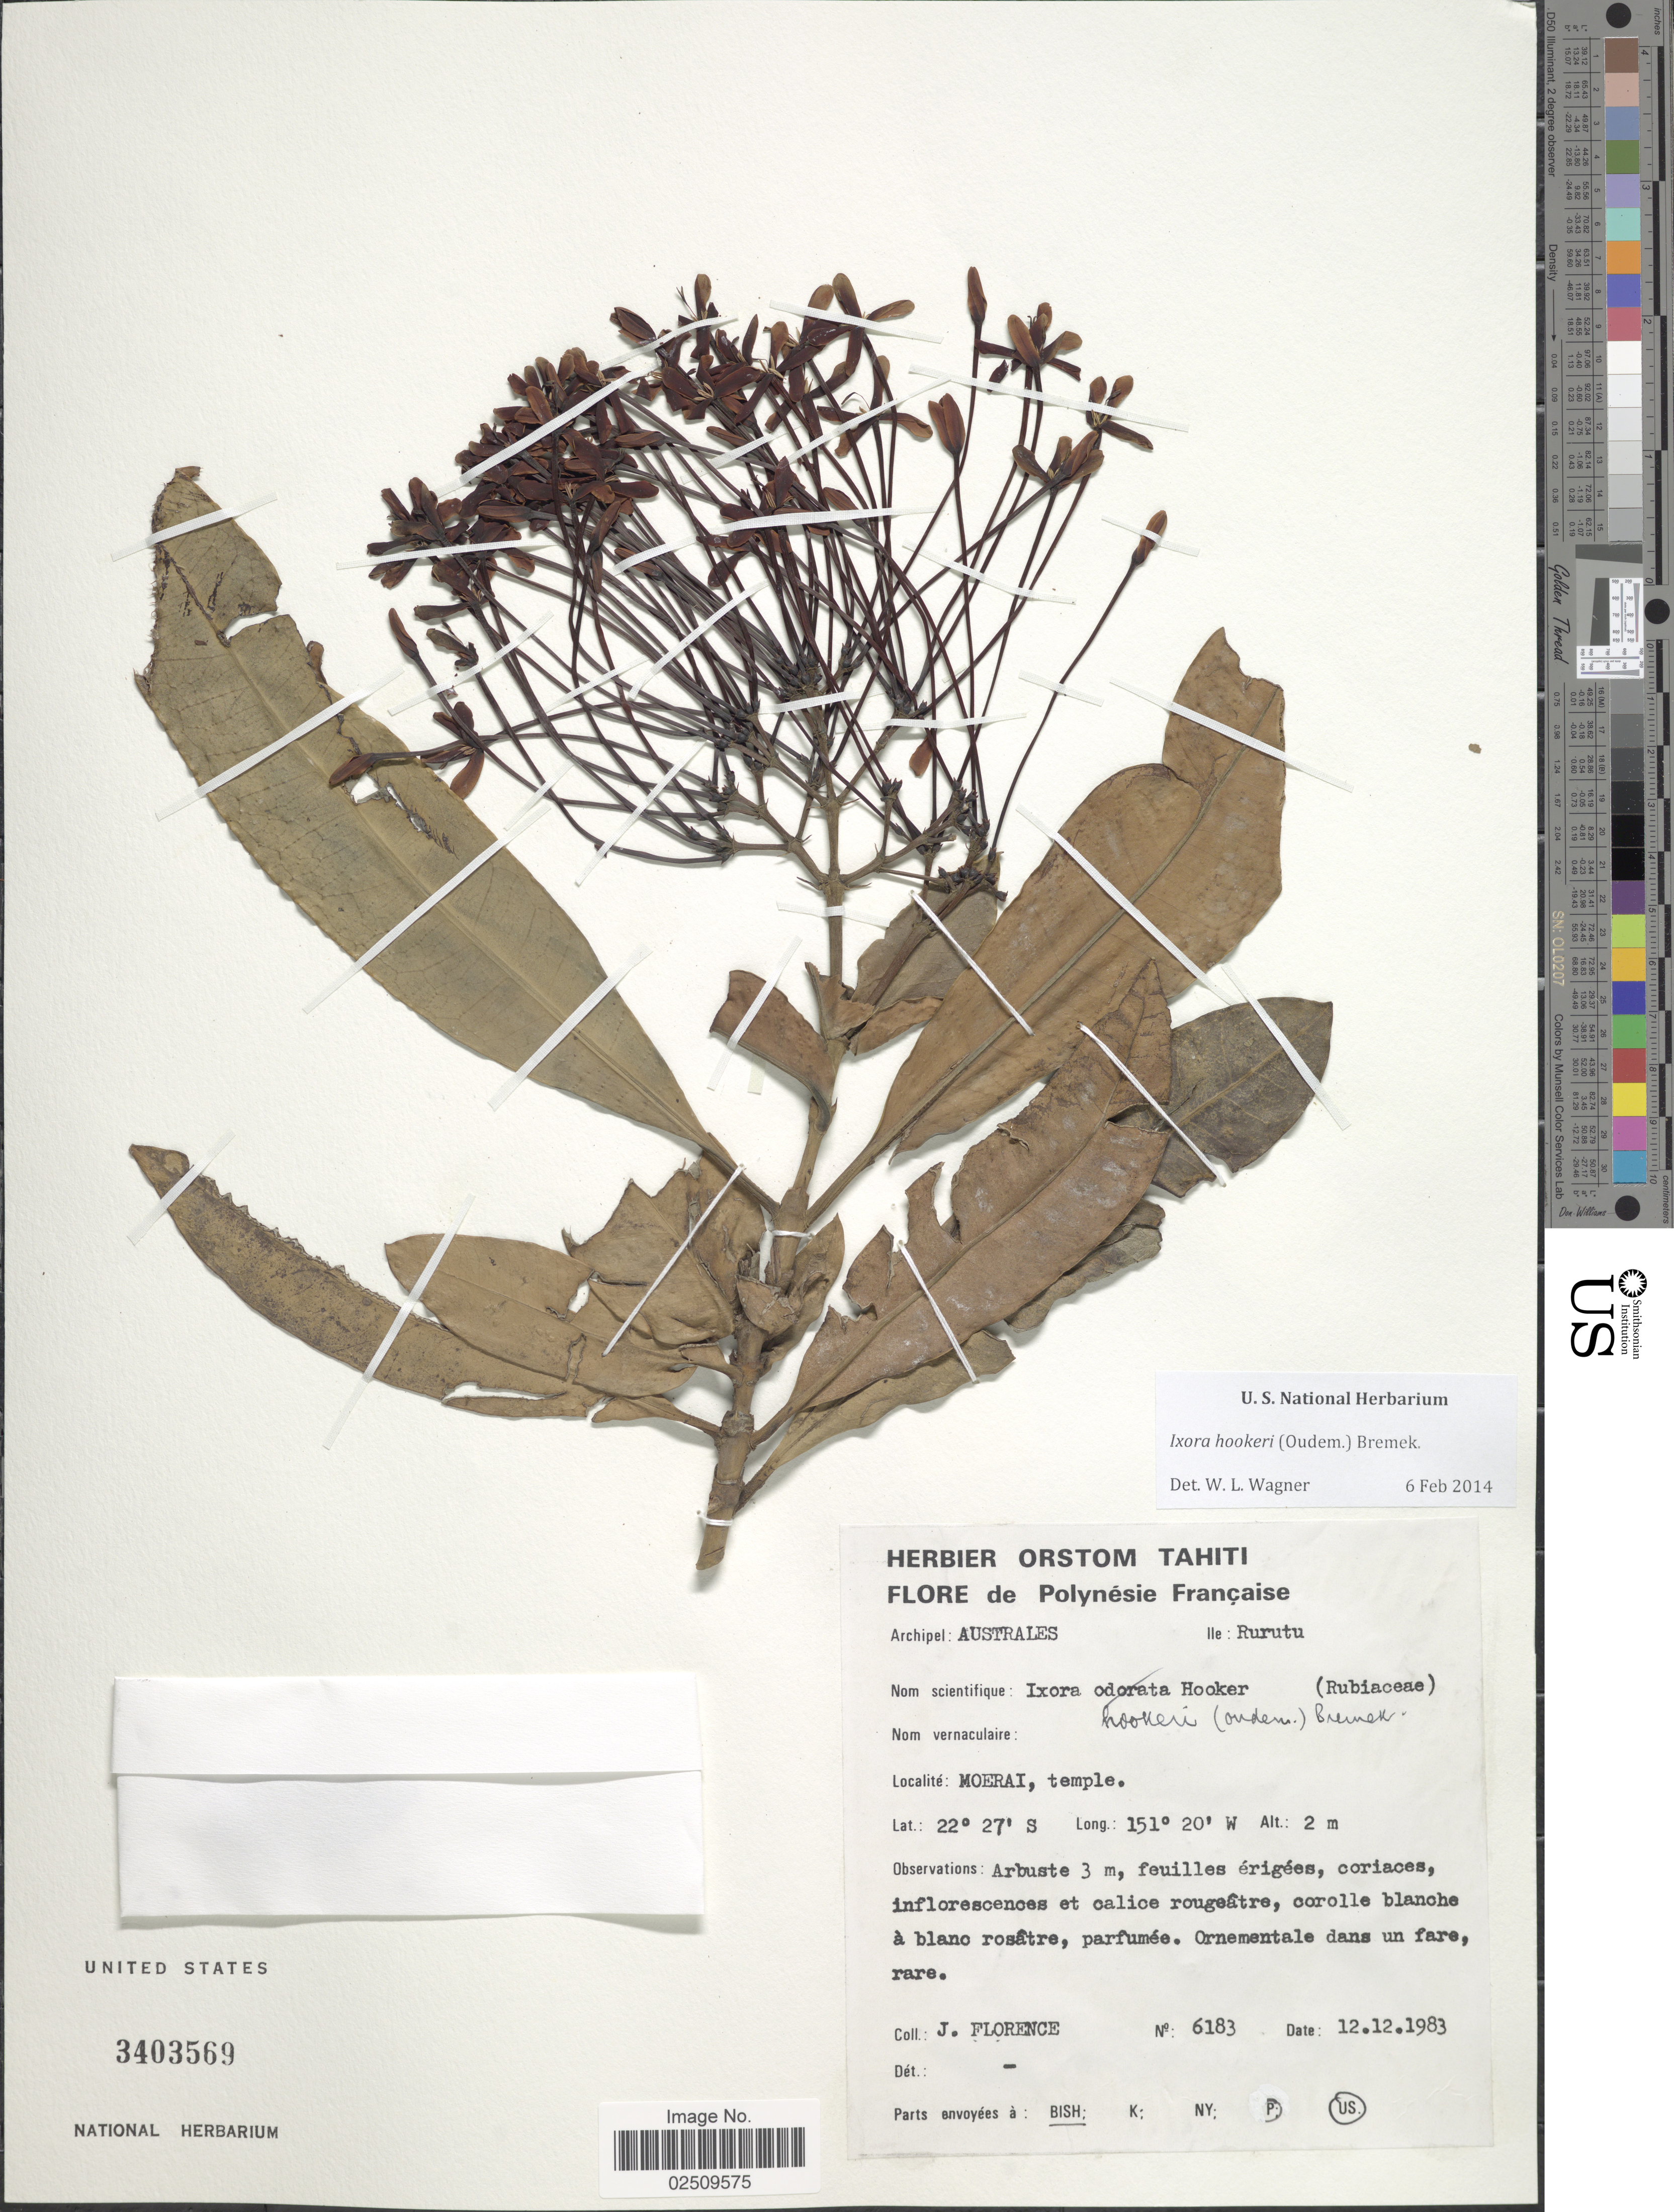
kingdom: Plantae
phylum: Tracheophyta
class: Magnoliopsida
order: Gentianales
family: Rubiaceae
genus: Ixora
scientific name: Ixora hookeri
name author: (Oudem.) Bremek.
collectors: J. Florence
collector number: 6183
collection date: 1983-12-12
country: French Polynesia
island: Rurutu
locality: Archipel: Australes, Ile: Rurutu, Moerai, temple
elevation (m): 2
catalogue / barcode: US 3403569